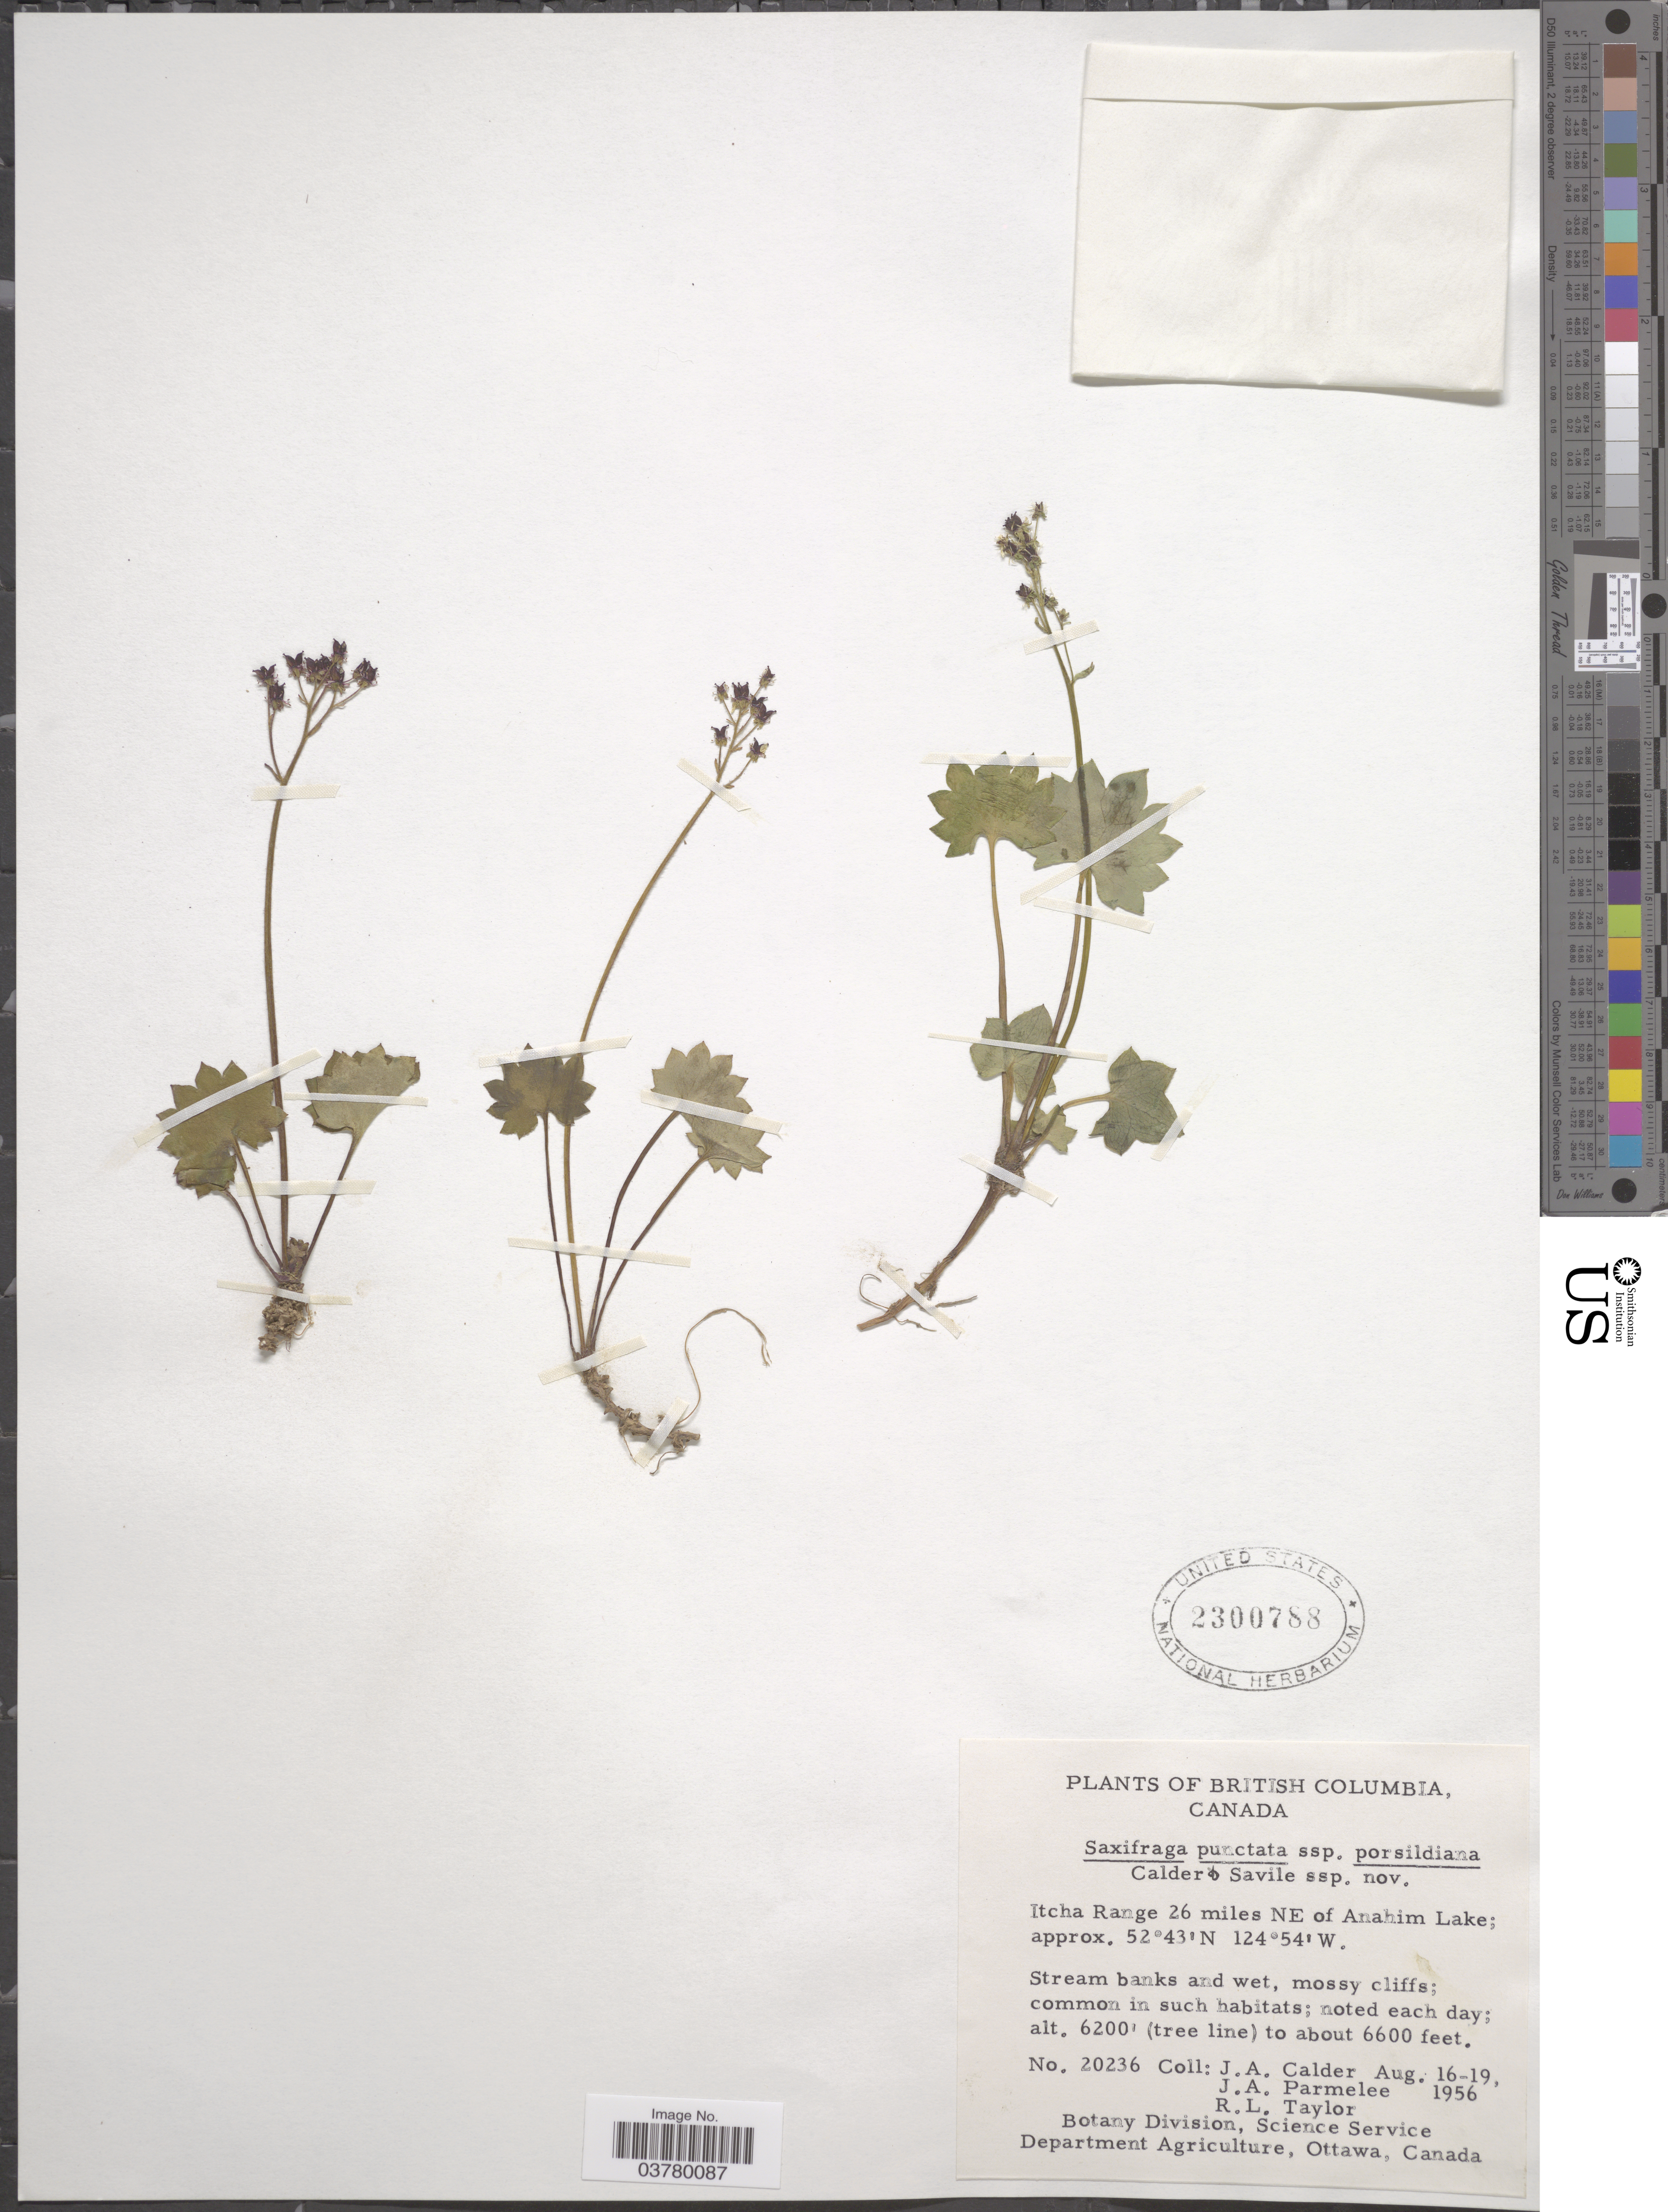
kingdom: Plantae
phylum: Tracheophyta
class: Magnoliopsida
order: Saxifragales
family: Saxifragaceae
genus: Micranthes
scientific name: Micranthes nelsoniana var. porsildiana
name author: (Calder & Savile) Gornall & H. Ohba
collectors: J. A. Calder, J. A. Parmelee & R. Taylor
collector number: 20236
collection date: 1956-08-16/1956-08-19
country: Canada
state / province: British Columbia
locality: Itcha Range 26 miles NE of Anahim Lake.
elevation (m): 1890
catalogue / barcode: US 2300788